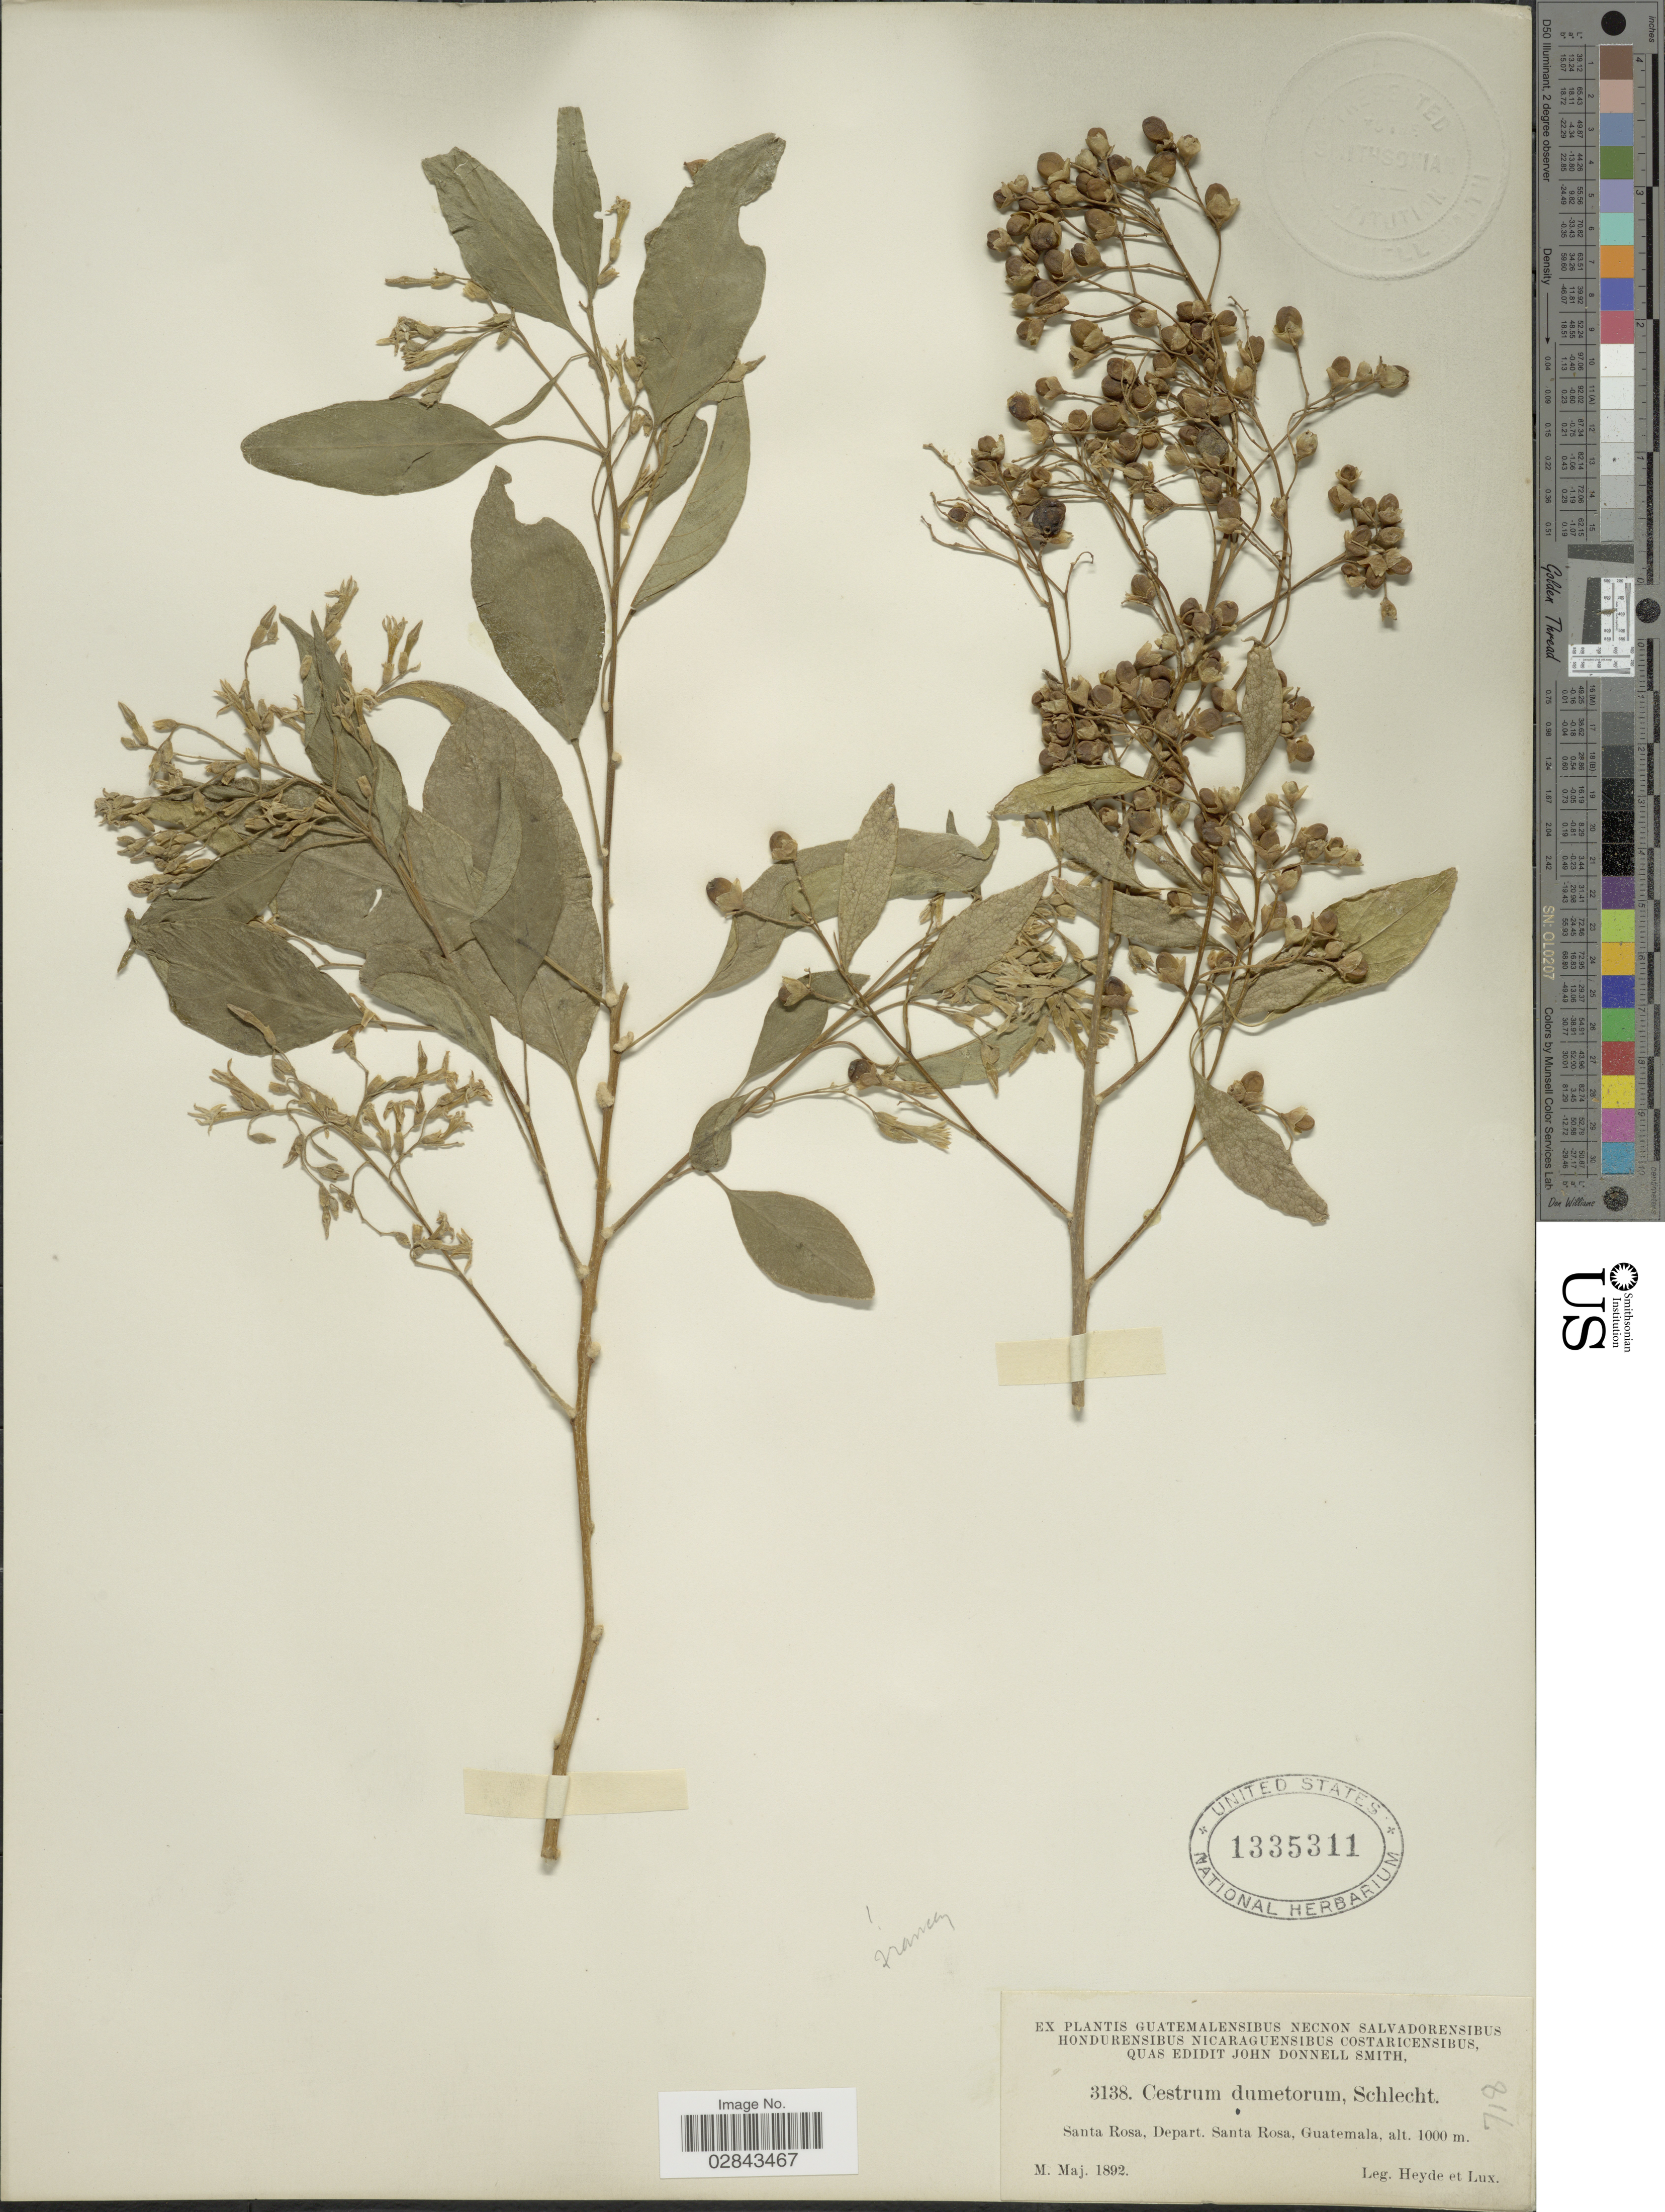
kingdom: Plantae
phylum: Tracheophyta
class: Magnoliopsida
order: Solanales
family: Solanaceae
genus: Cestrum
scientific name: Cestrum dumetorum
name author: Schltdl.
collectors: Heyde & Lux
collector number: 3138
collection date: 1892-05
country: Guatemala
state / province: Santa Rosa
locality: Santa Rosa, Depart. Santa Rosa.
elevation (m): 1000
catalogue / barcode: US 1335311